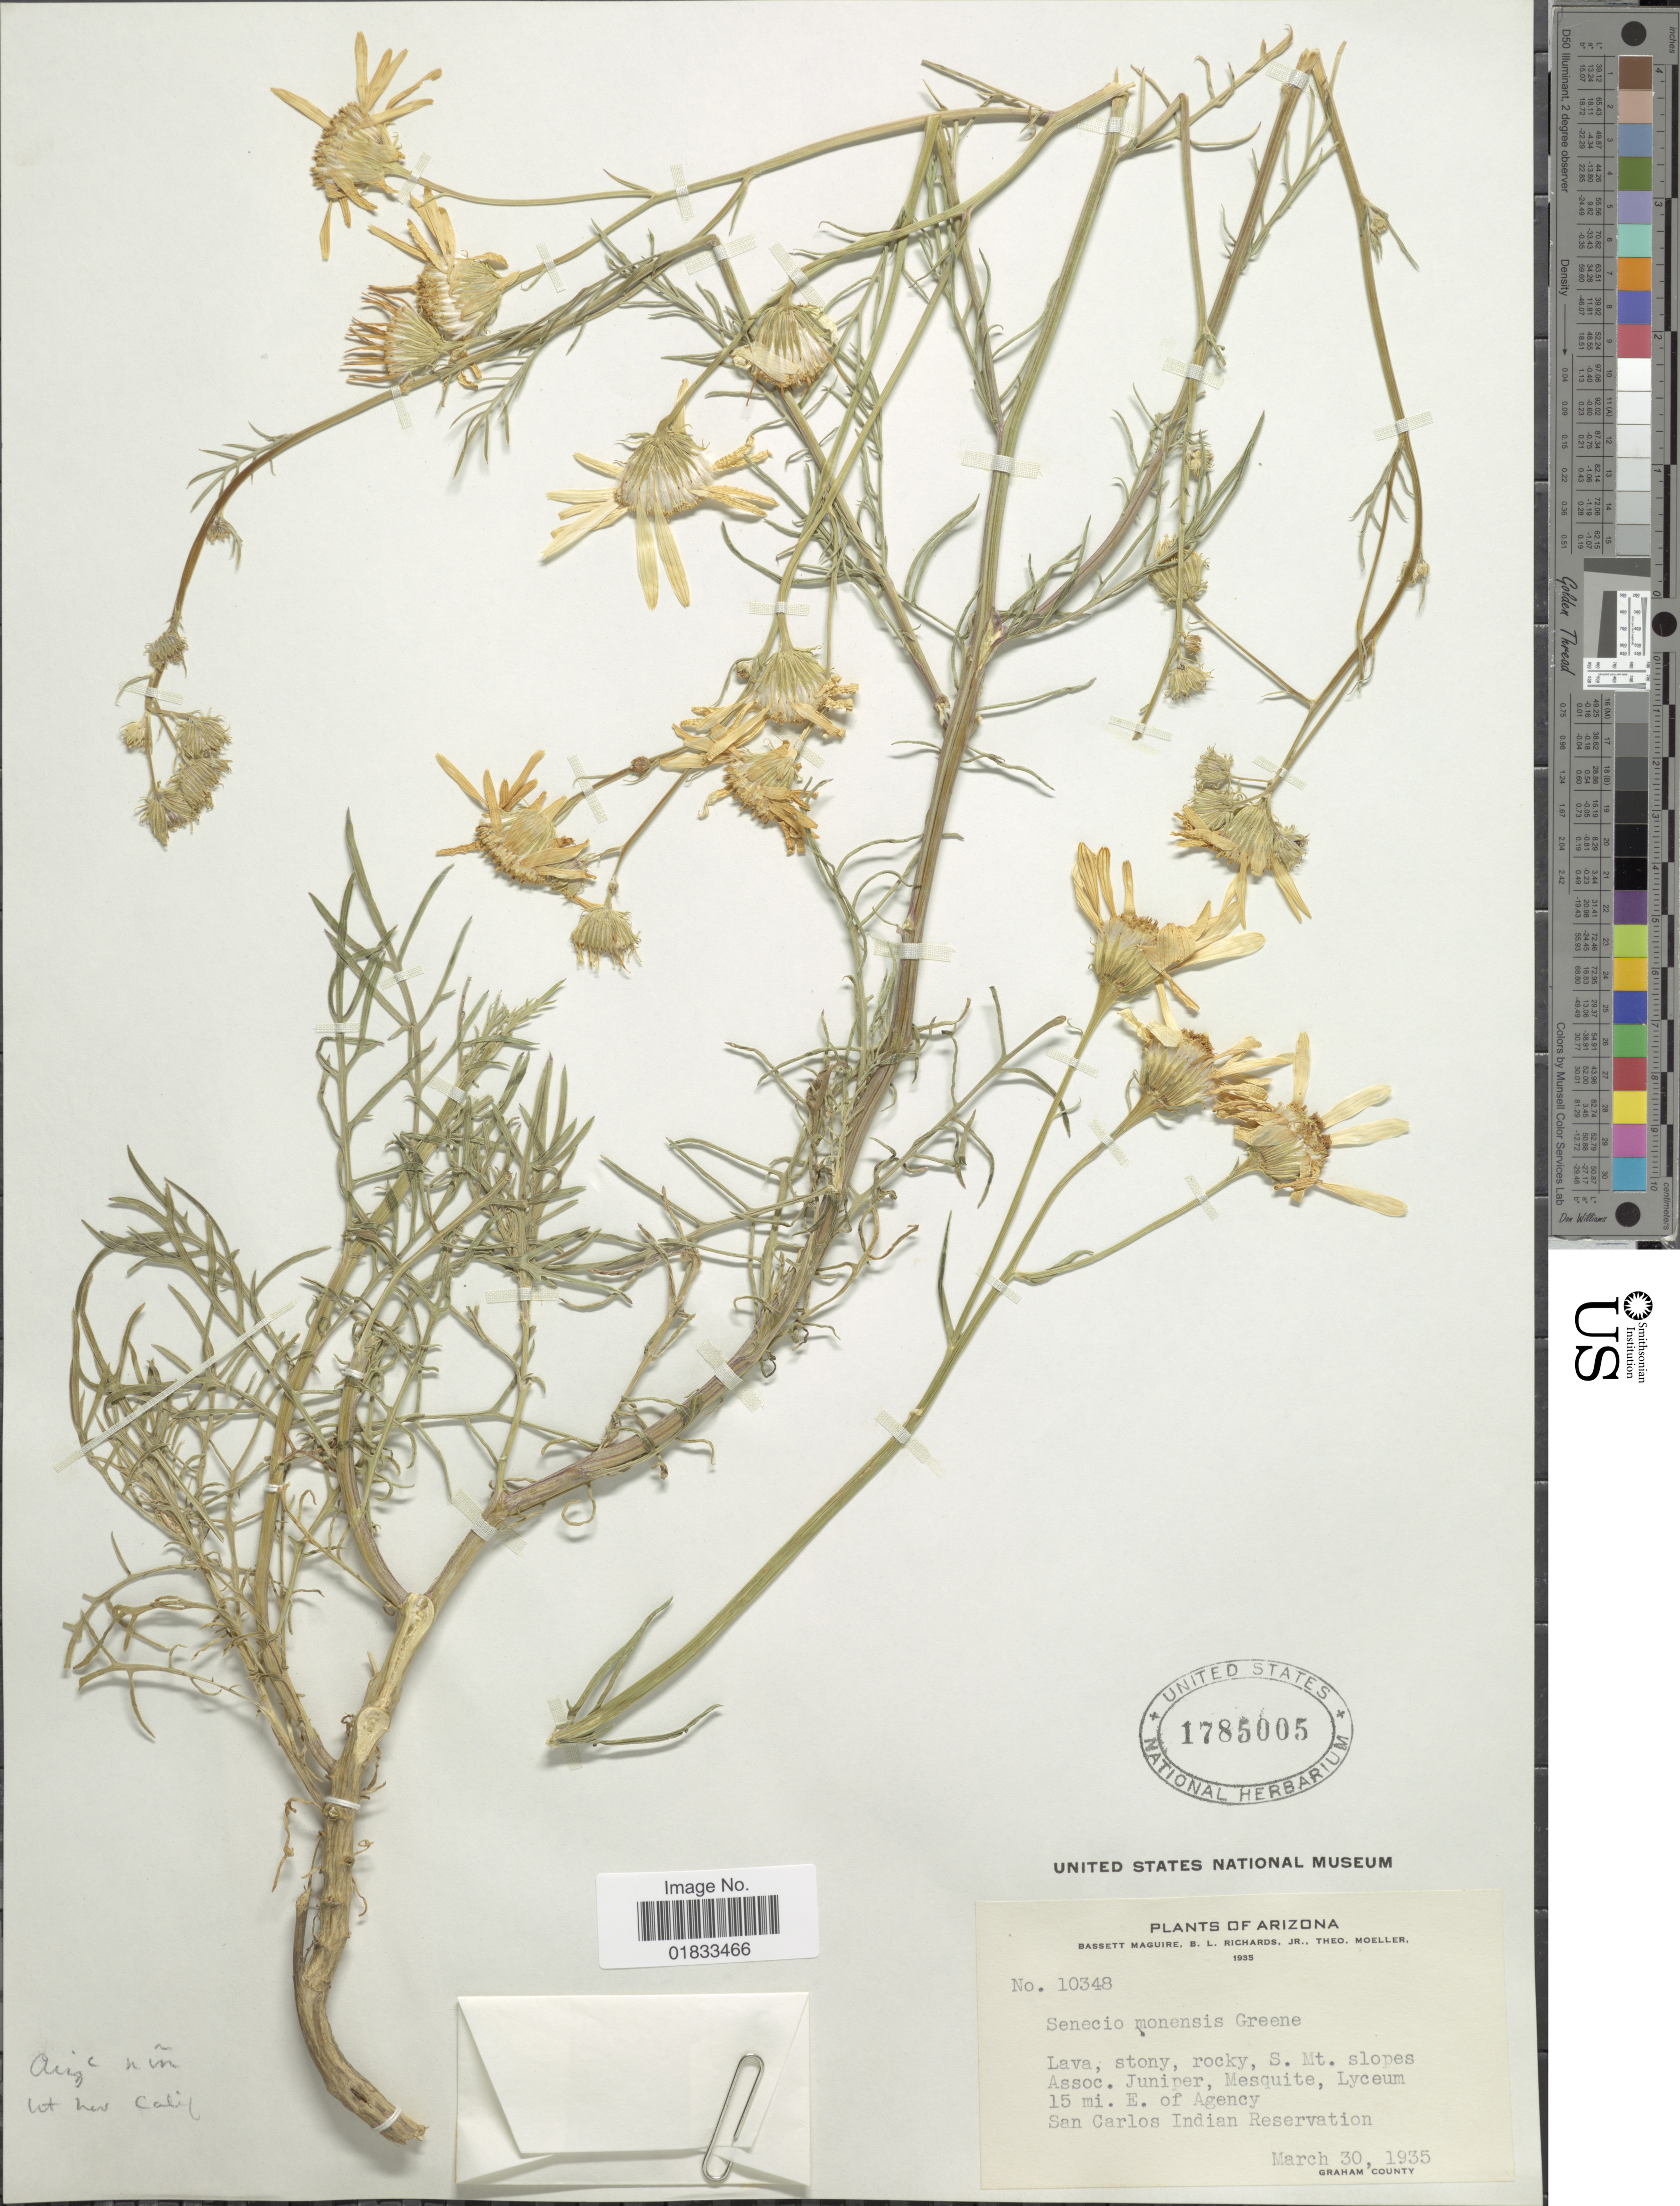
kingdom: Plantae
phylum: Tracheophyta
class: Magnoliopsida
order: Asterales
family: Asteraceae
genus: Senecio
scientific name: Senecio flaccidus var. douglasii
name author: (DC.) B.L. Turner & T.M. Barkley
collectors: B. Maguire, B. Richards & T. Moeller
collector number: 10348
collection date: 1935-03-30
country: United States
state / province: Arizona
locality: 15 mi. E of Agency, San Carlos Indian Reservation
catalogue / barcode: US 1785005